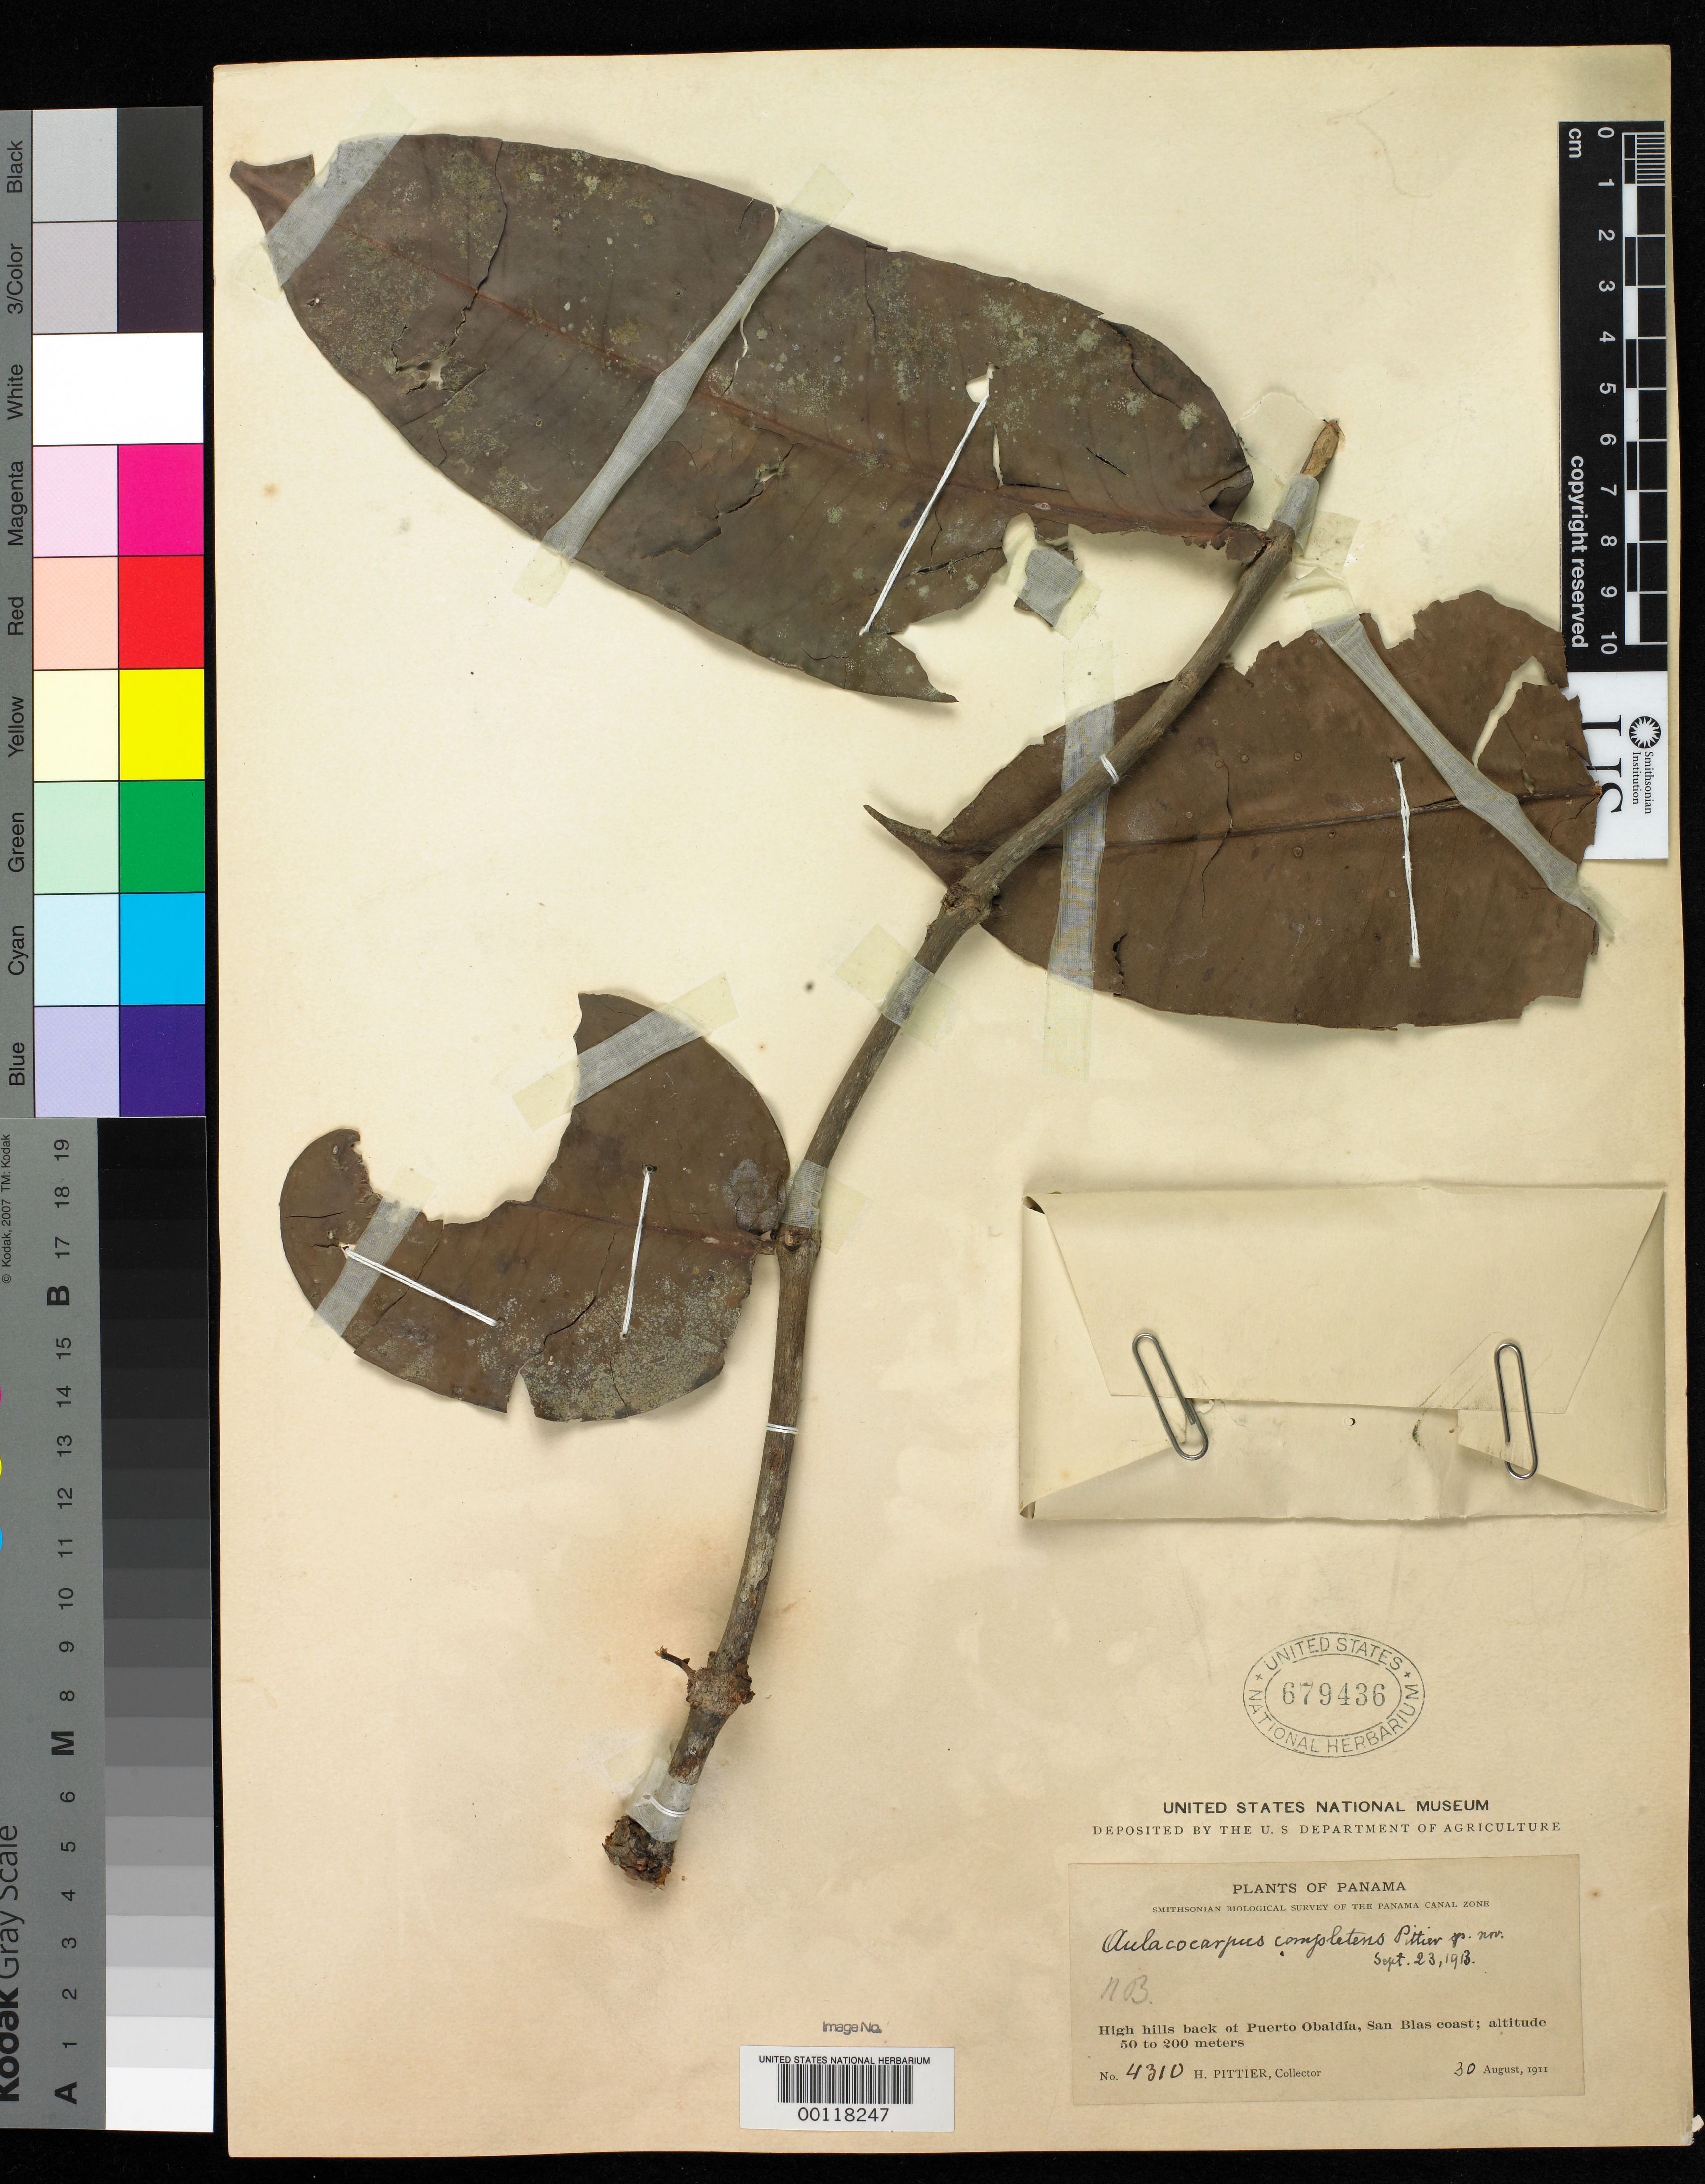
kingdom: Plantae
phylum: Tracheophyta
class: Magnoliopsida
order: Myrtales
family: Melastomataceae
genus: Aulacocarpus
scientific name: Aulacocarpus completens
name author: Pittier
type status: Holotype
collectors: H. F. Pittier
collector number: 4310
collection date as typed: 30 Aug 1911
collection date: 1911-08-30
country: Panama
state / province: Kuna Yala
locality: High hills back of Puerto Obaldía, San Blas coast.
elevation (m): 50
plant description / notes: Seed packet with Type sheets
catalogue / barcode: US 679436